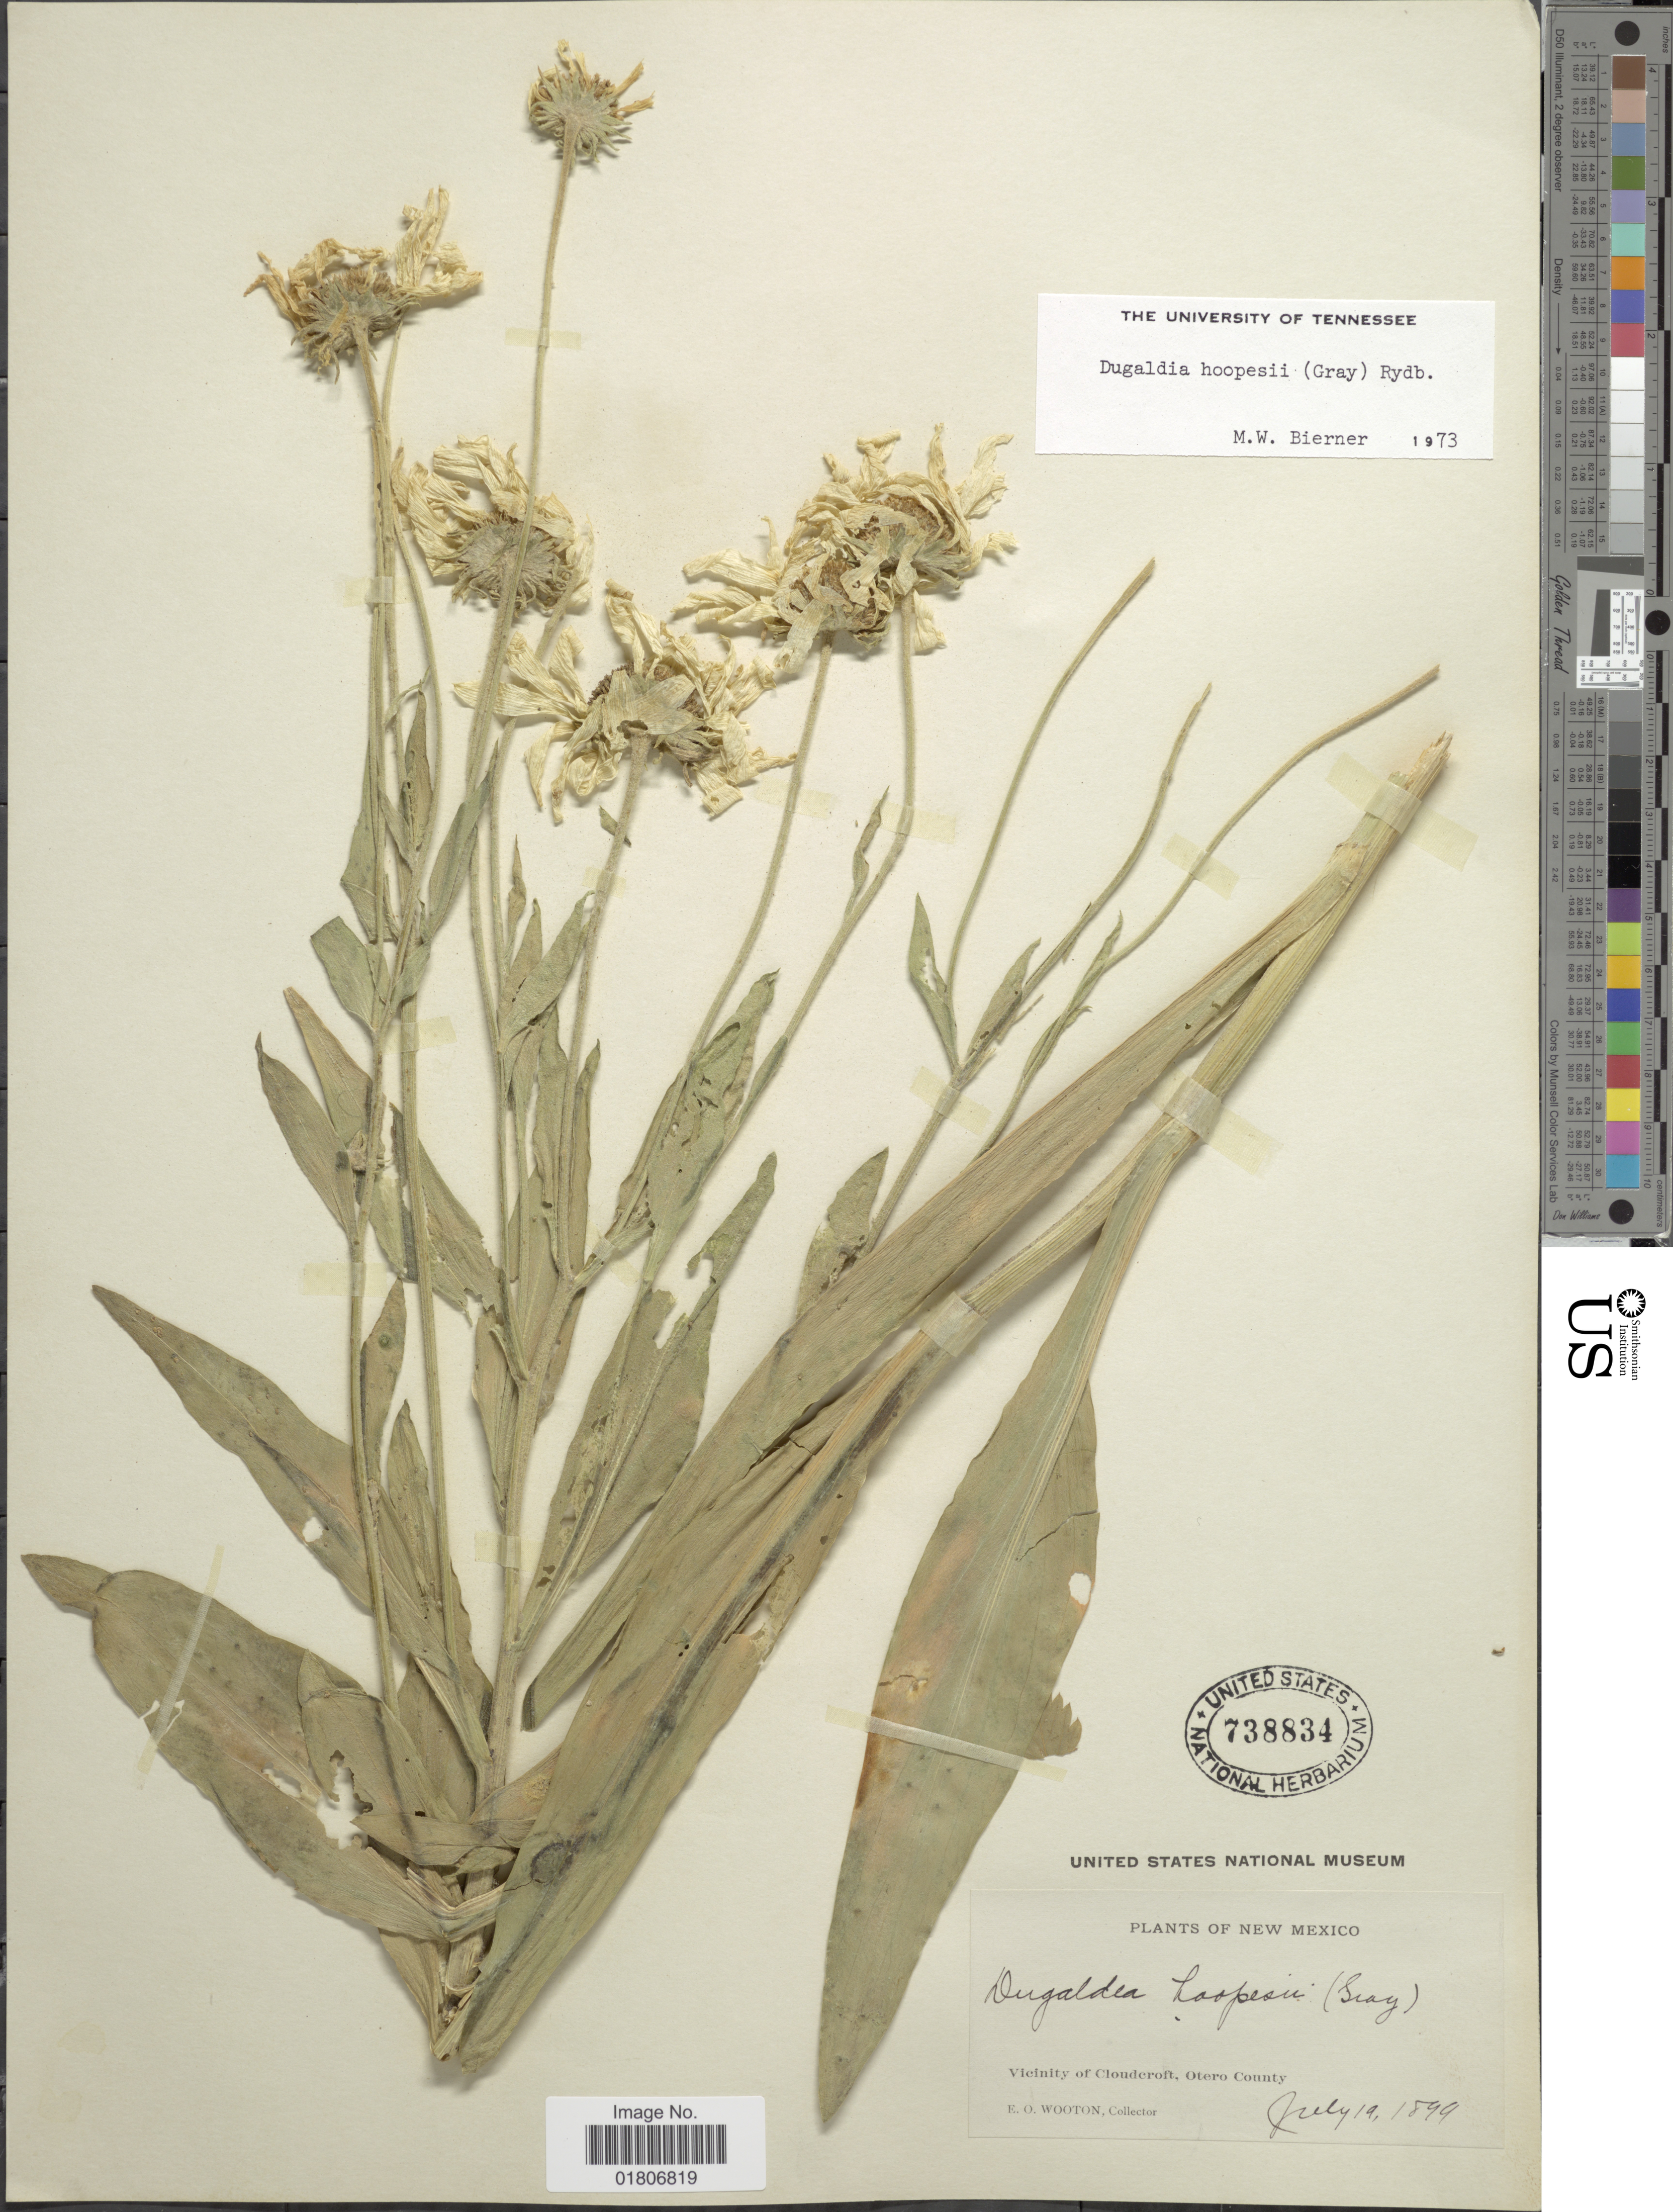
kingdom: Plantae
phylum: Tracheophyta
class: Magnoliopsida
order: Asterales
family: Asteraceae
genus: Dugaldia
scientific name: Dugaldia hoopesii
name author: (A. Gray) Rydb.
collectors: E. O. Wooton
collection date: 1899-07-19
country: United States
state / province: New Mexico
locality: Vicinity of Cloudercroft, Otero County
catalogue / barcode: US 738834